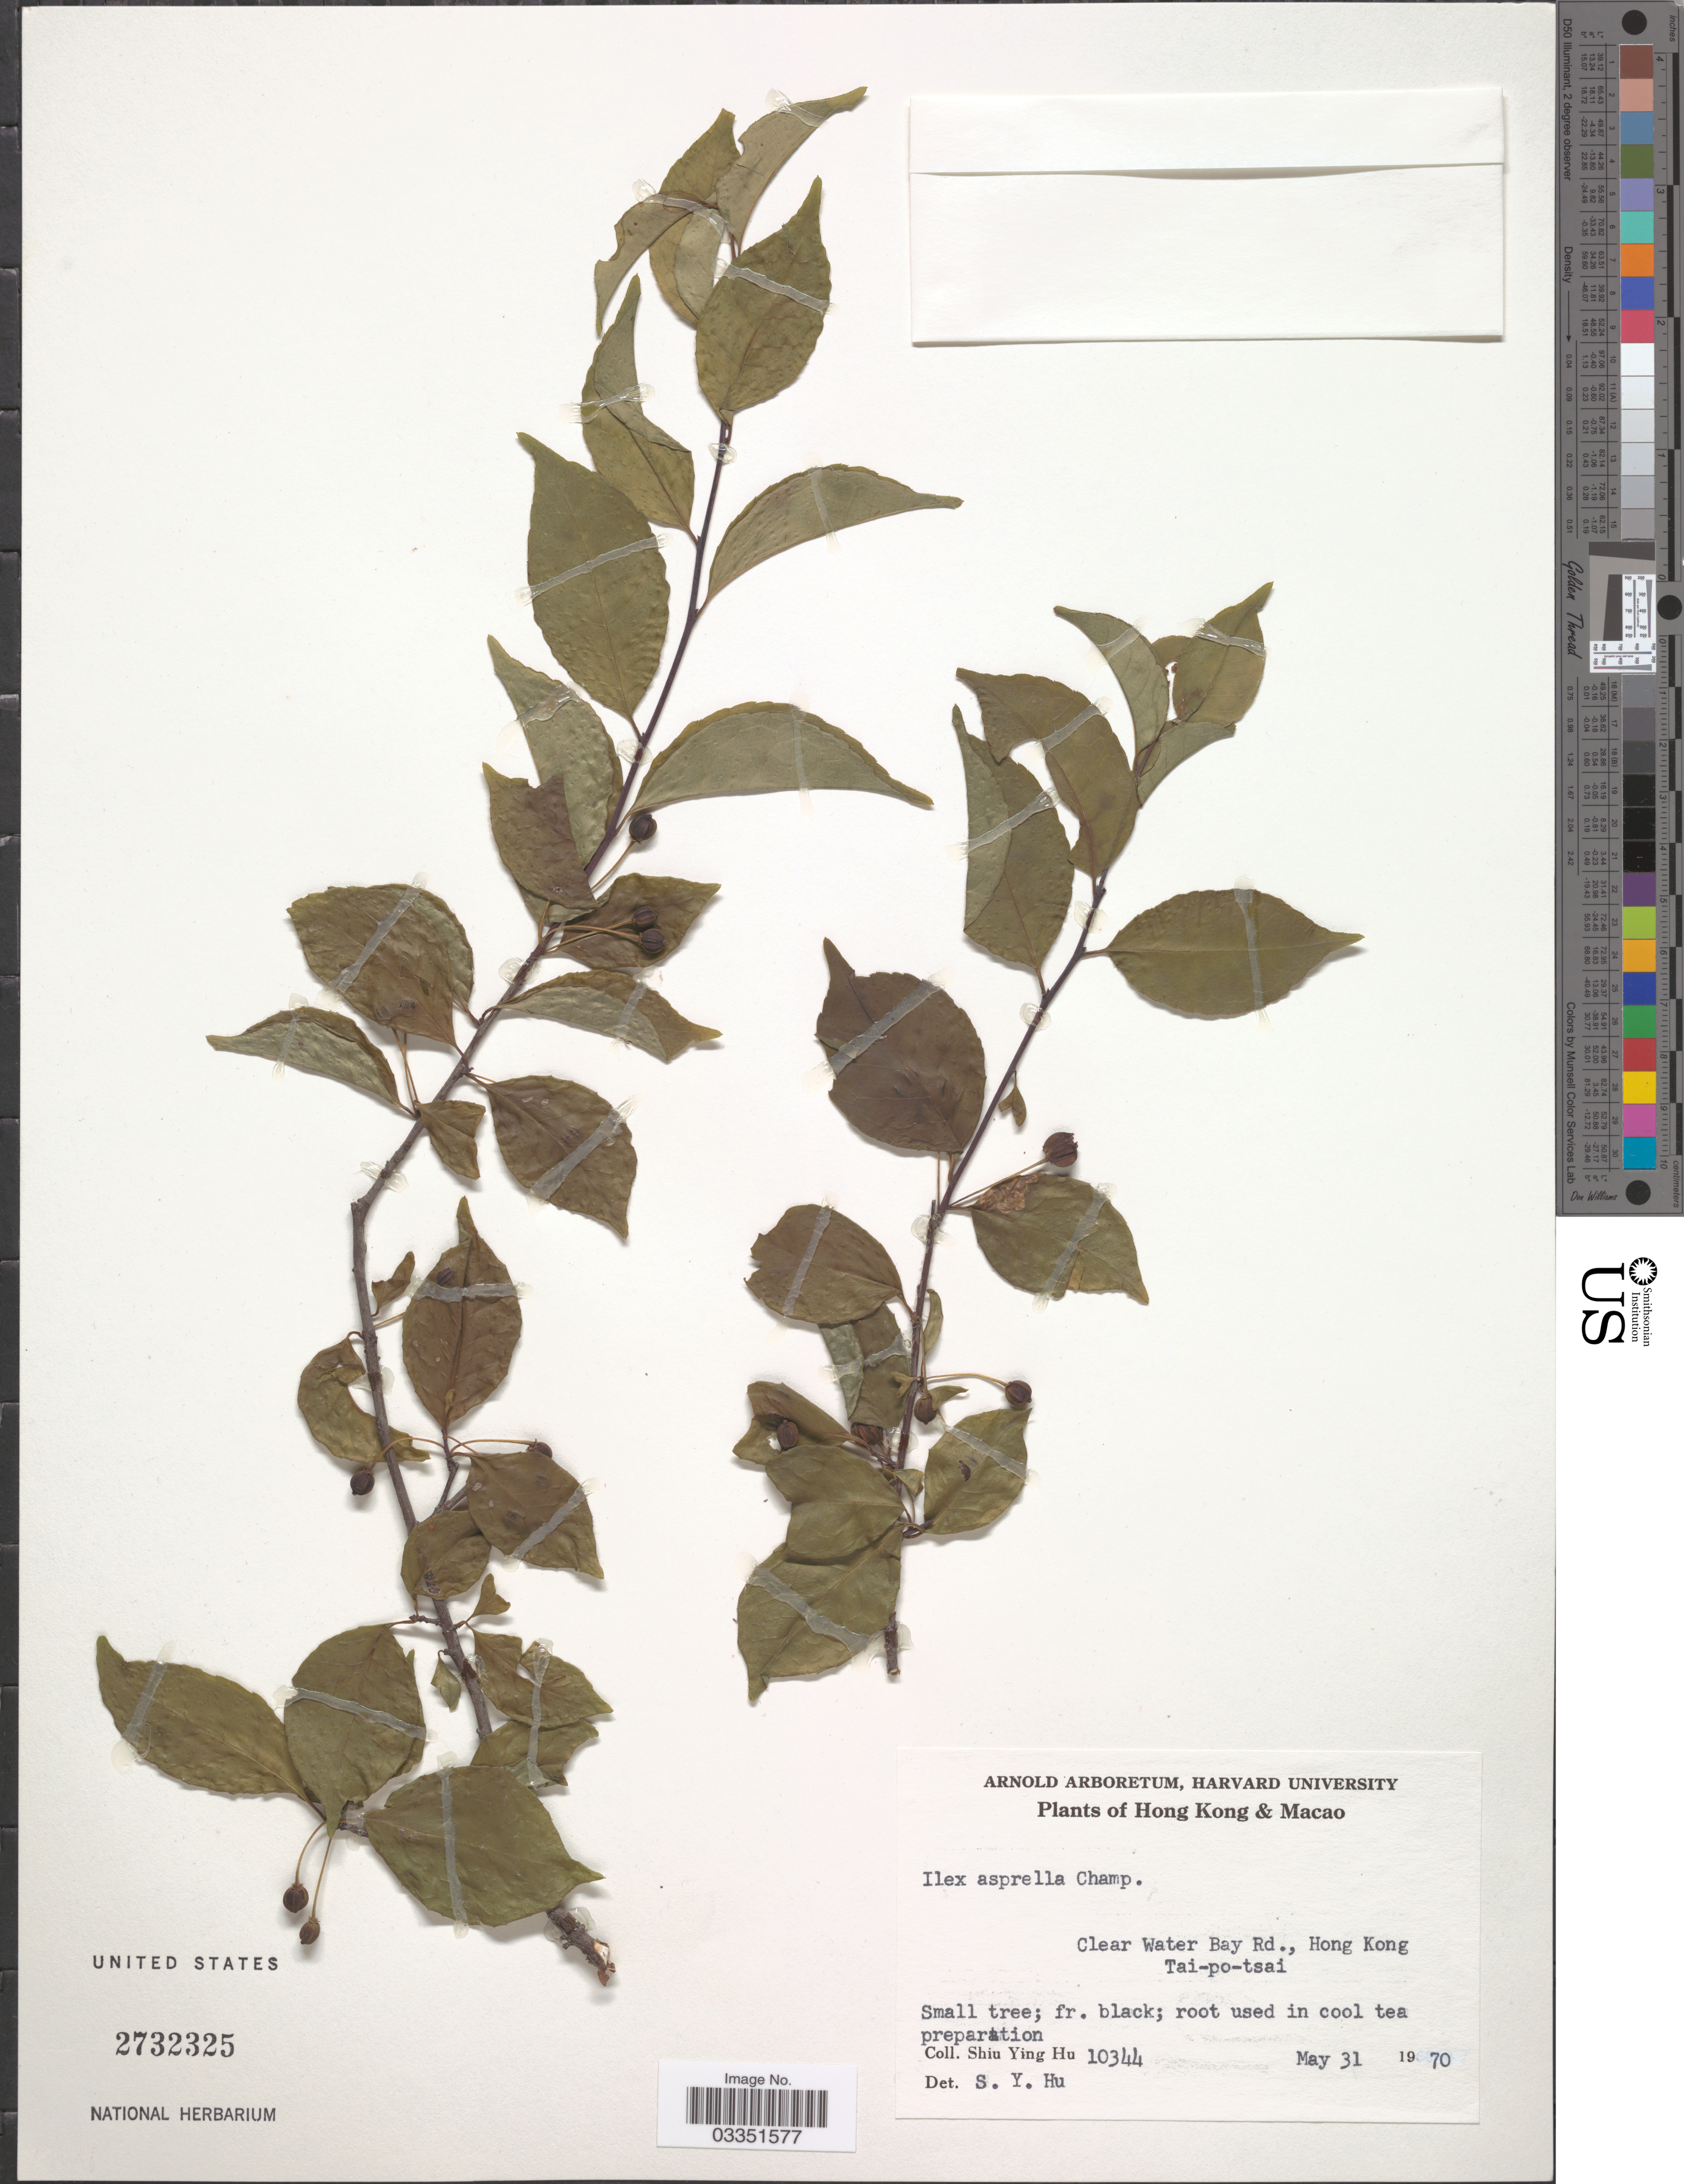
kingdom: Plantae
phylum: Tracheophyta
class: Magnoliopsida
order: Aquifoliales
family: Aquifoliaceae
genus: Ilex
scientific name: Ilex asperula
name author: Mart.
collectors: S. Y. Hu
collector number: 10344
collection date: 1970-05-31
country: China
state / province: Hong Kong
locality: Hong Kong & Macao. Clear Water Bay Rd., Hong Kong, Tai-po-tsai.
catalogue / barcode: US 2732325